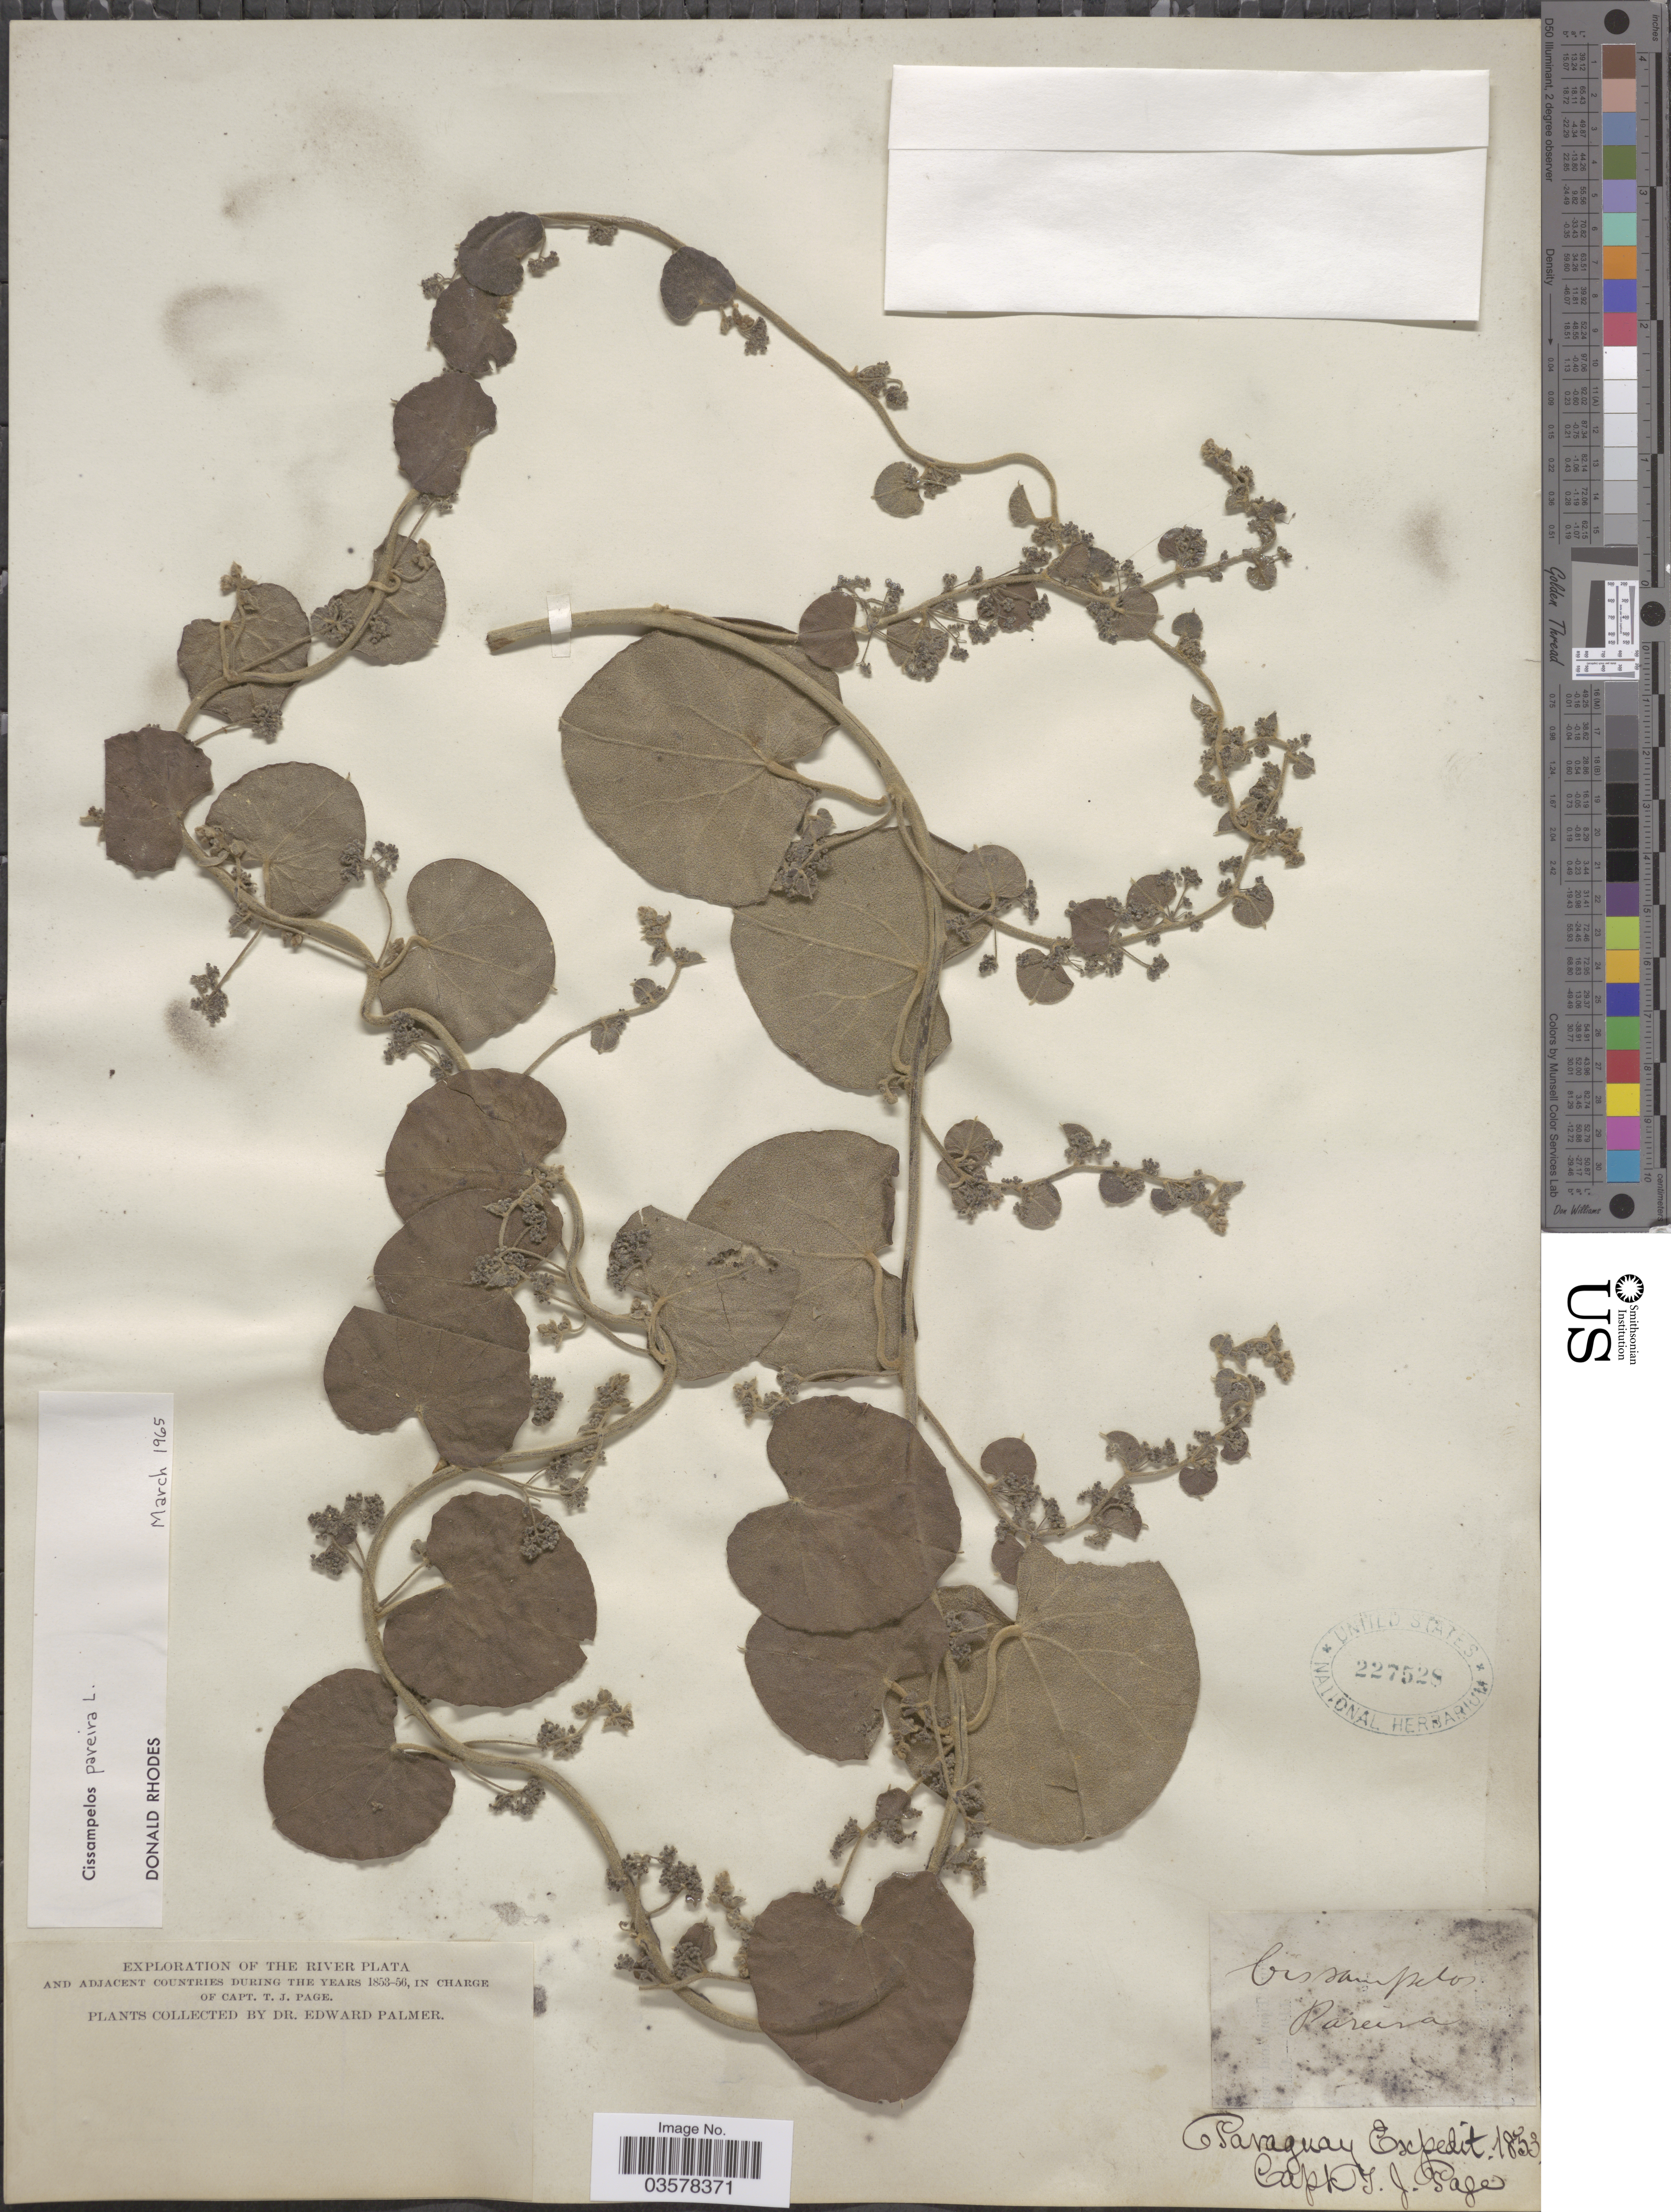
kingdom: Plantae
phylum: Tracheophyta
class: Magnoliopsida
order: Ranunculales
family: Menispermaceae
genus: Cissampelos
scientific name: Cissampelos pareira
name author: L.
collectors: E. Palmer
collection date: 1853/1856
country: Paraguay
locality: The River Plata and adjacent Countries.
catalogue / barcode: US 227528